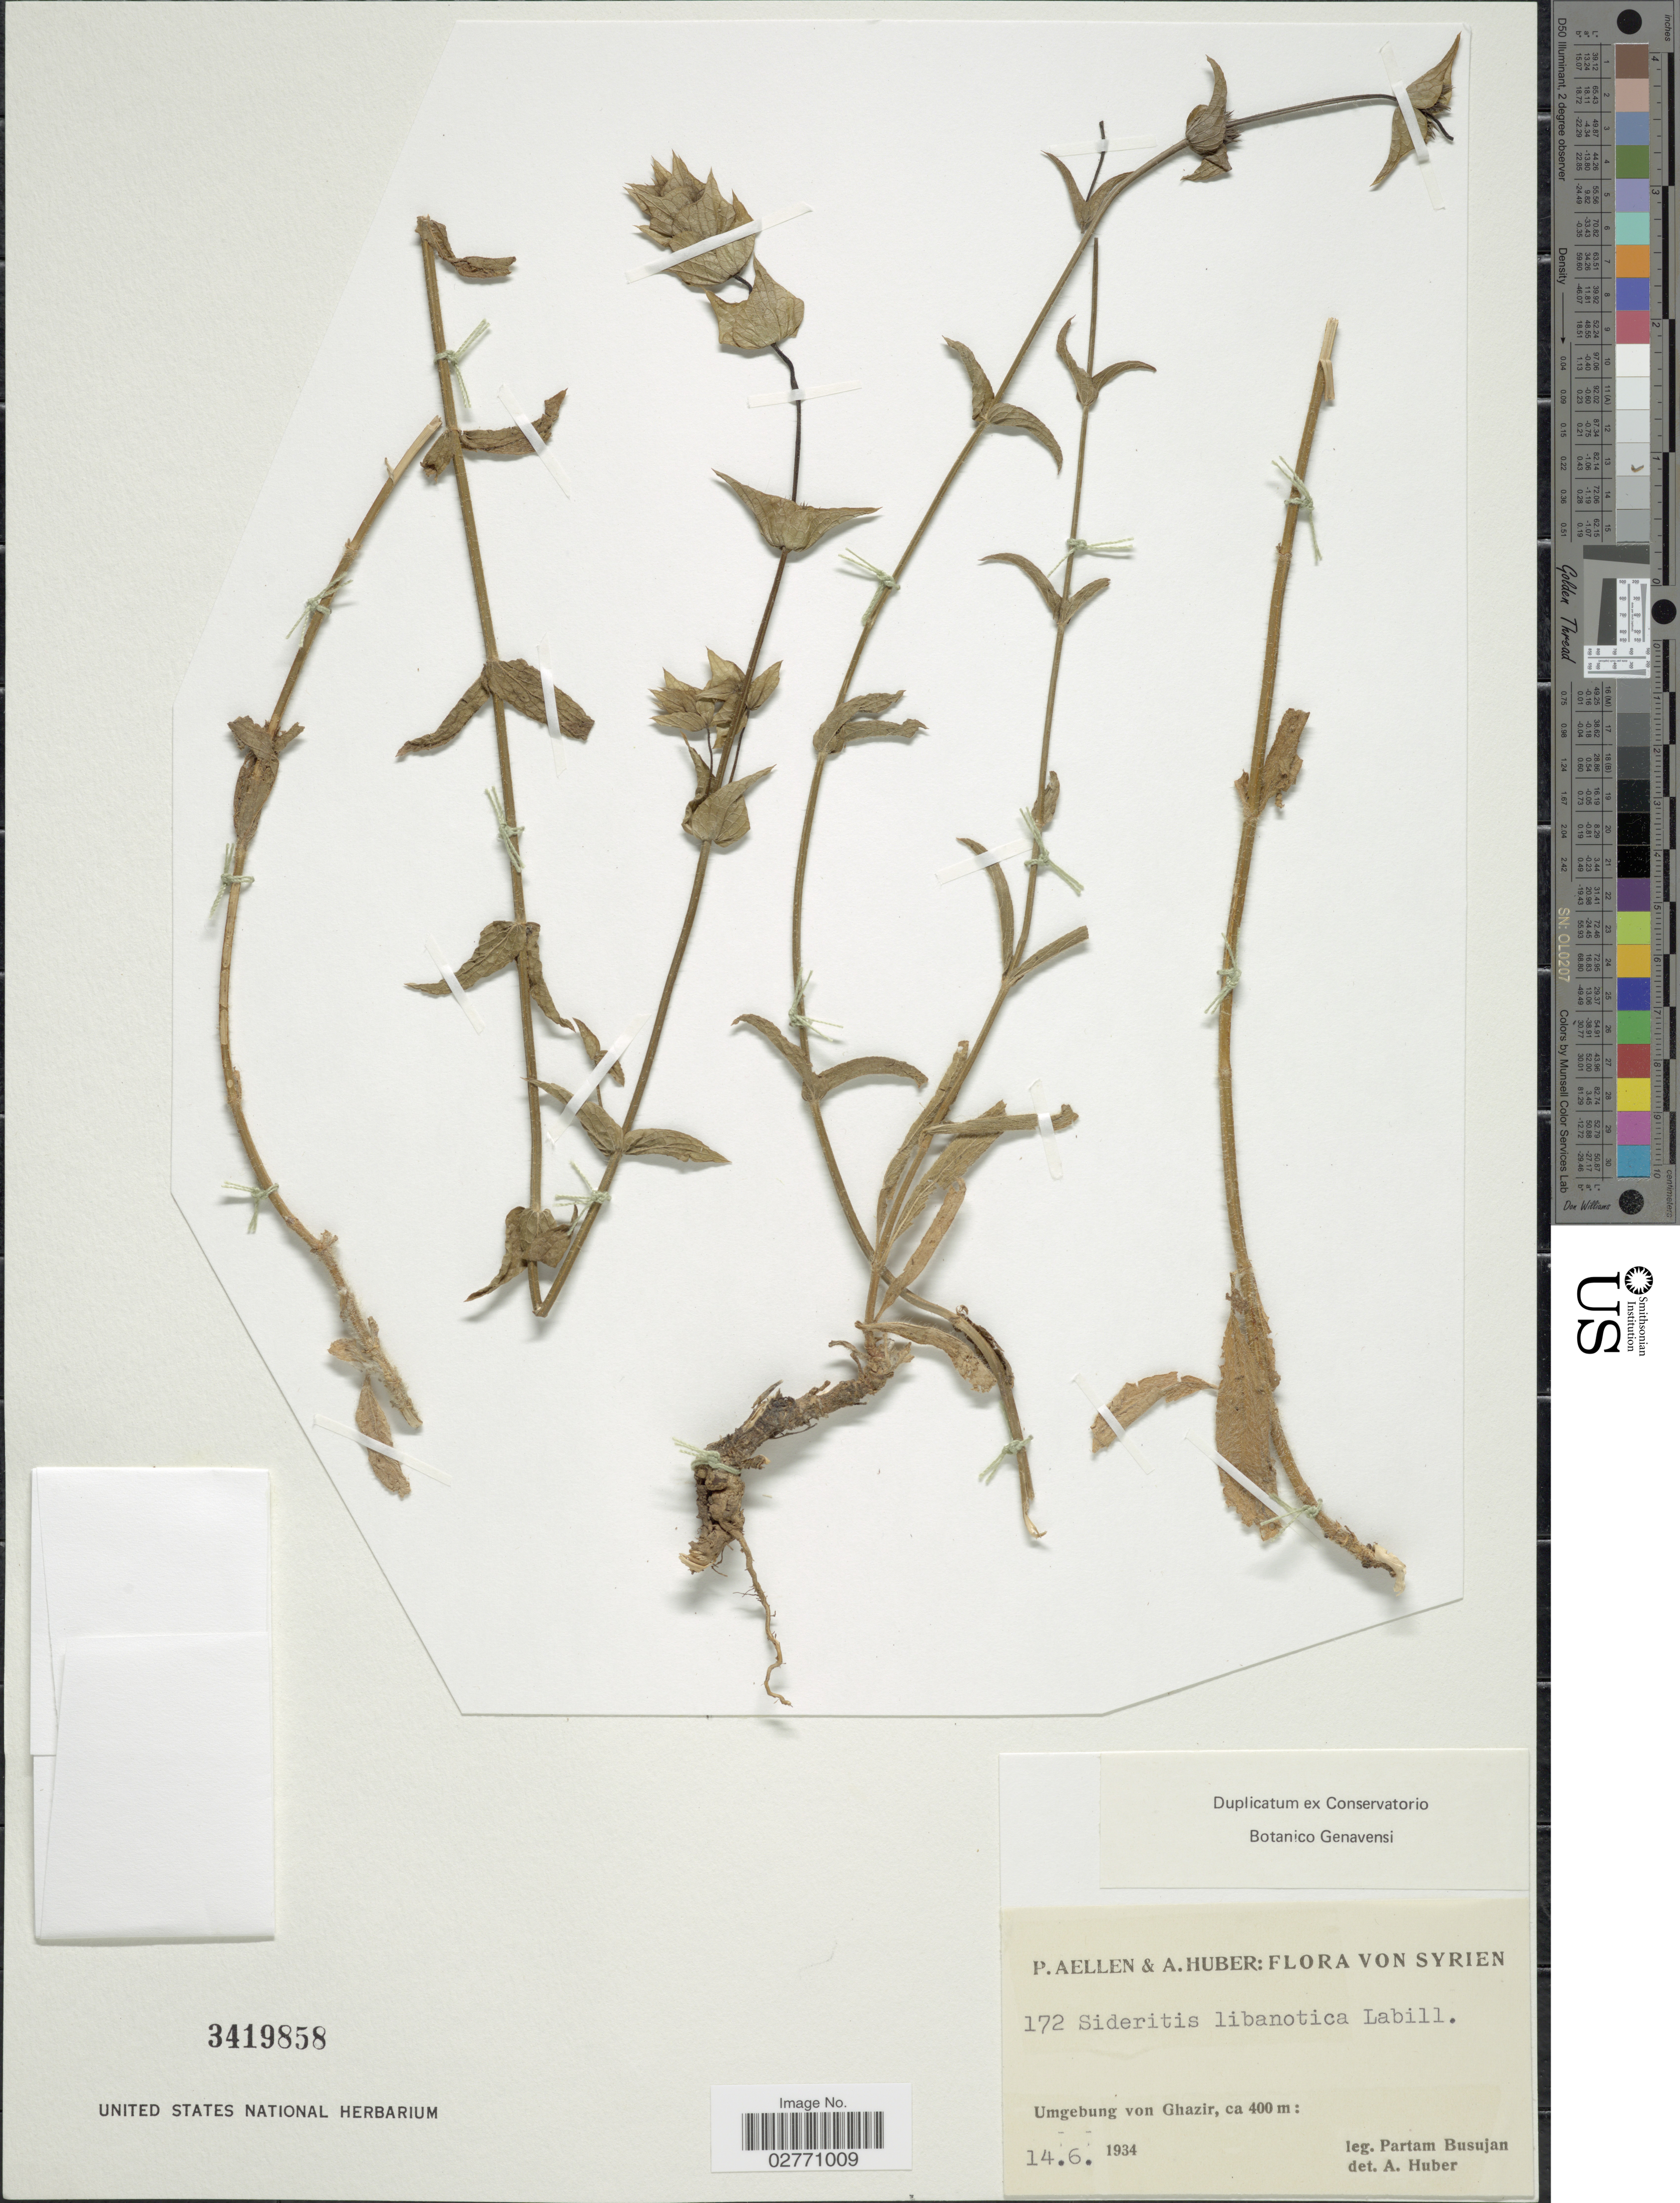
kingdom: Plantae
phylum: Tracheophyta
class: Magnoliopsida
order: Lamiales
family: Lamiaceae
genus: Sideritis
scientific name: Sideritis libanotica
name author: Labill.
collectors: P. Busujan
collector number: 172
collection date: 1934-06-14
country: Syria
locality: Von Syrien. Umgebung von Ghazir.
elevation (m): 400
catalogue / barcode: US 3419858